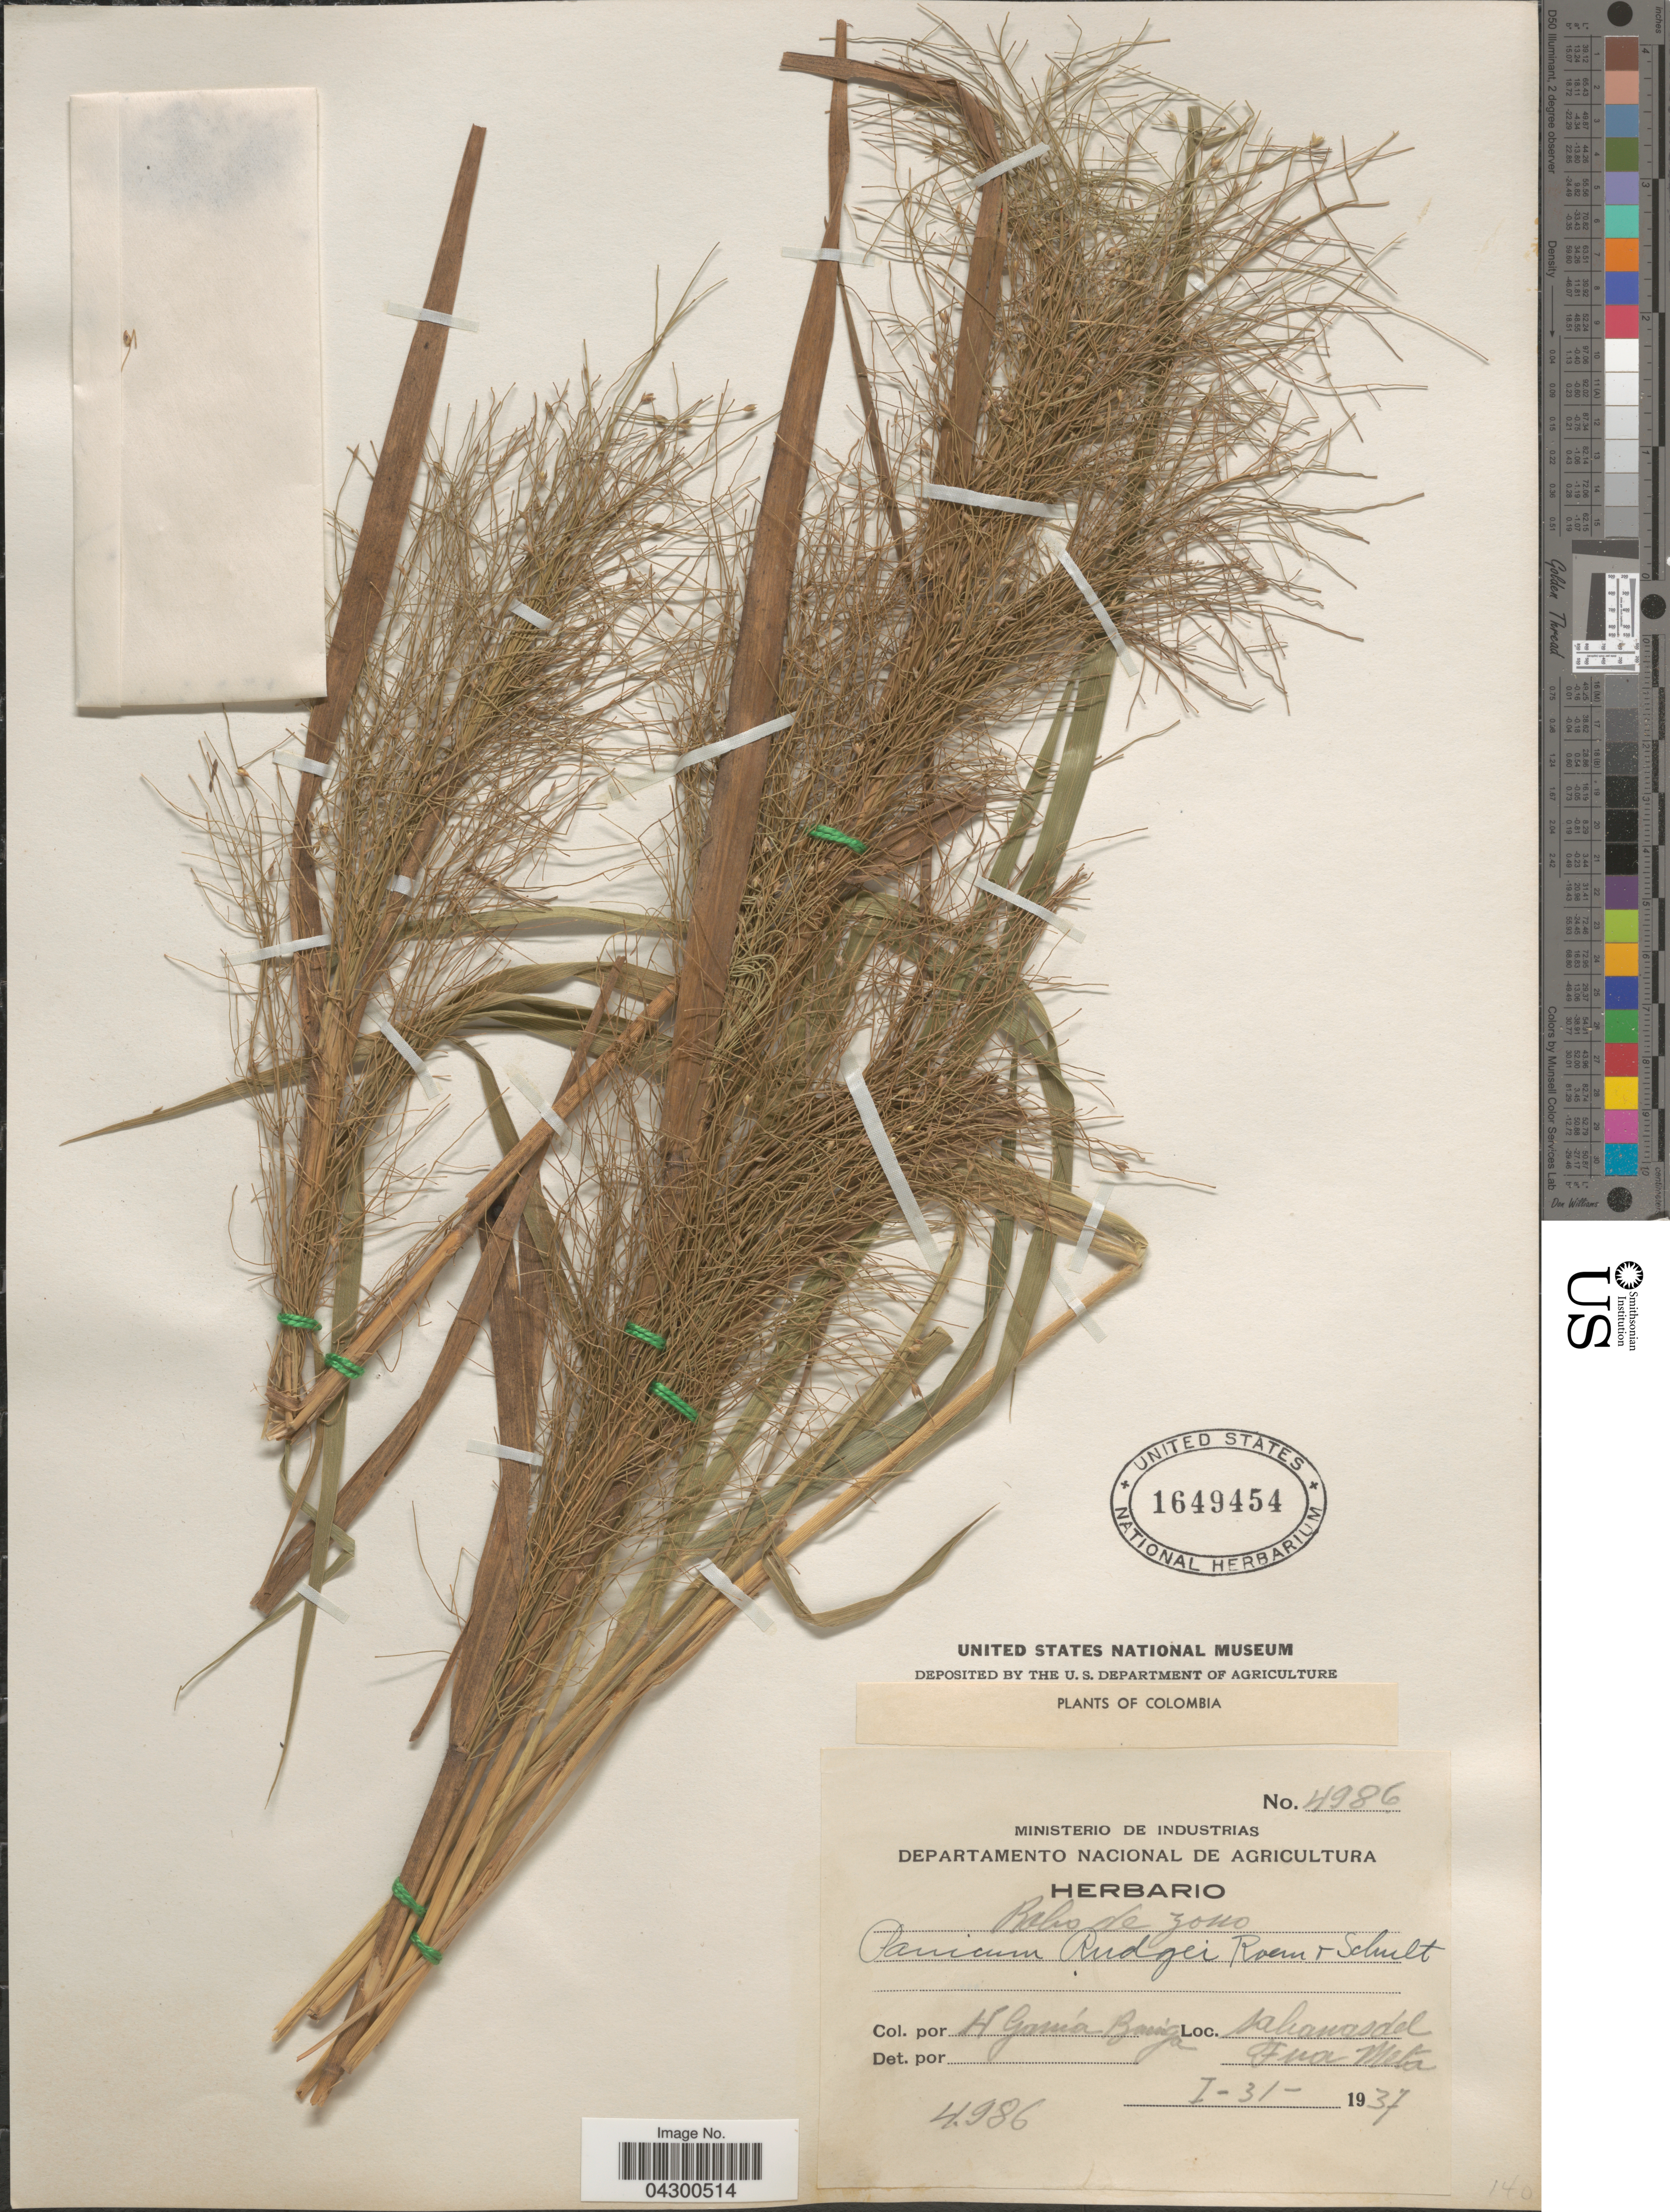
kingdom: Plantae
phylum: Tracheophyta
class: Liliopsida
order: Poales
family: Poaceae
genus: Panicum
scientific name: Panicum rudgei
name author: Roem. & Schult.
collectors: H. García Barriga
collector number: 4986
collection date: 1937-01-31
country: Colombia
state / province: Meta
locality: Sahanas del Fna Meta.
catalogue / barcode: US 1649454